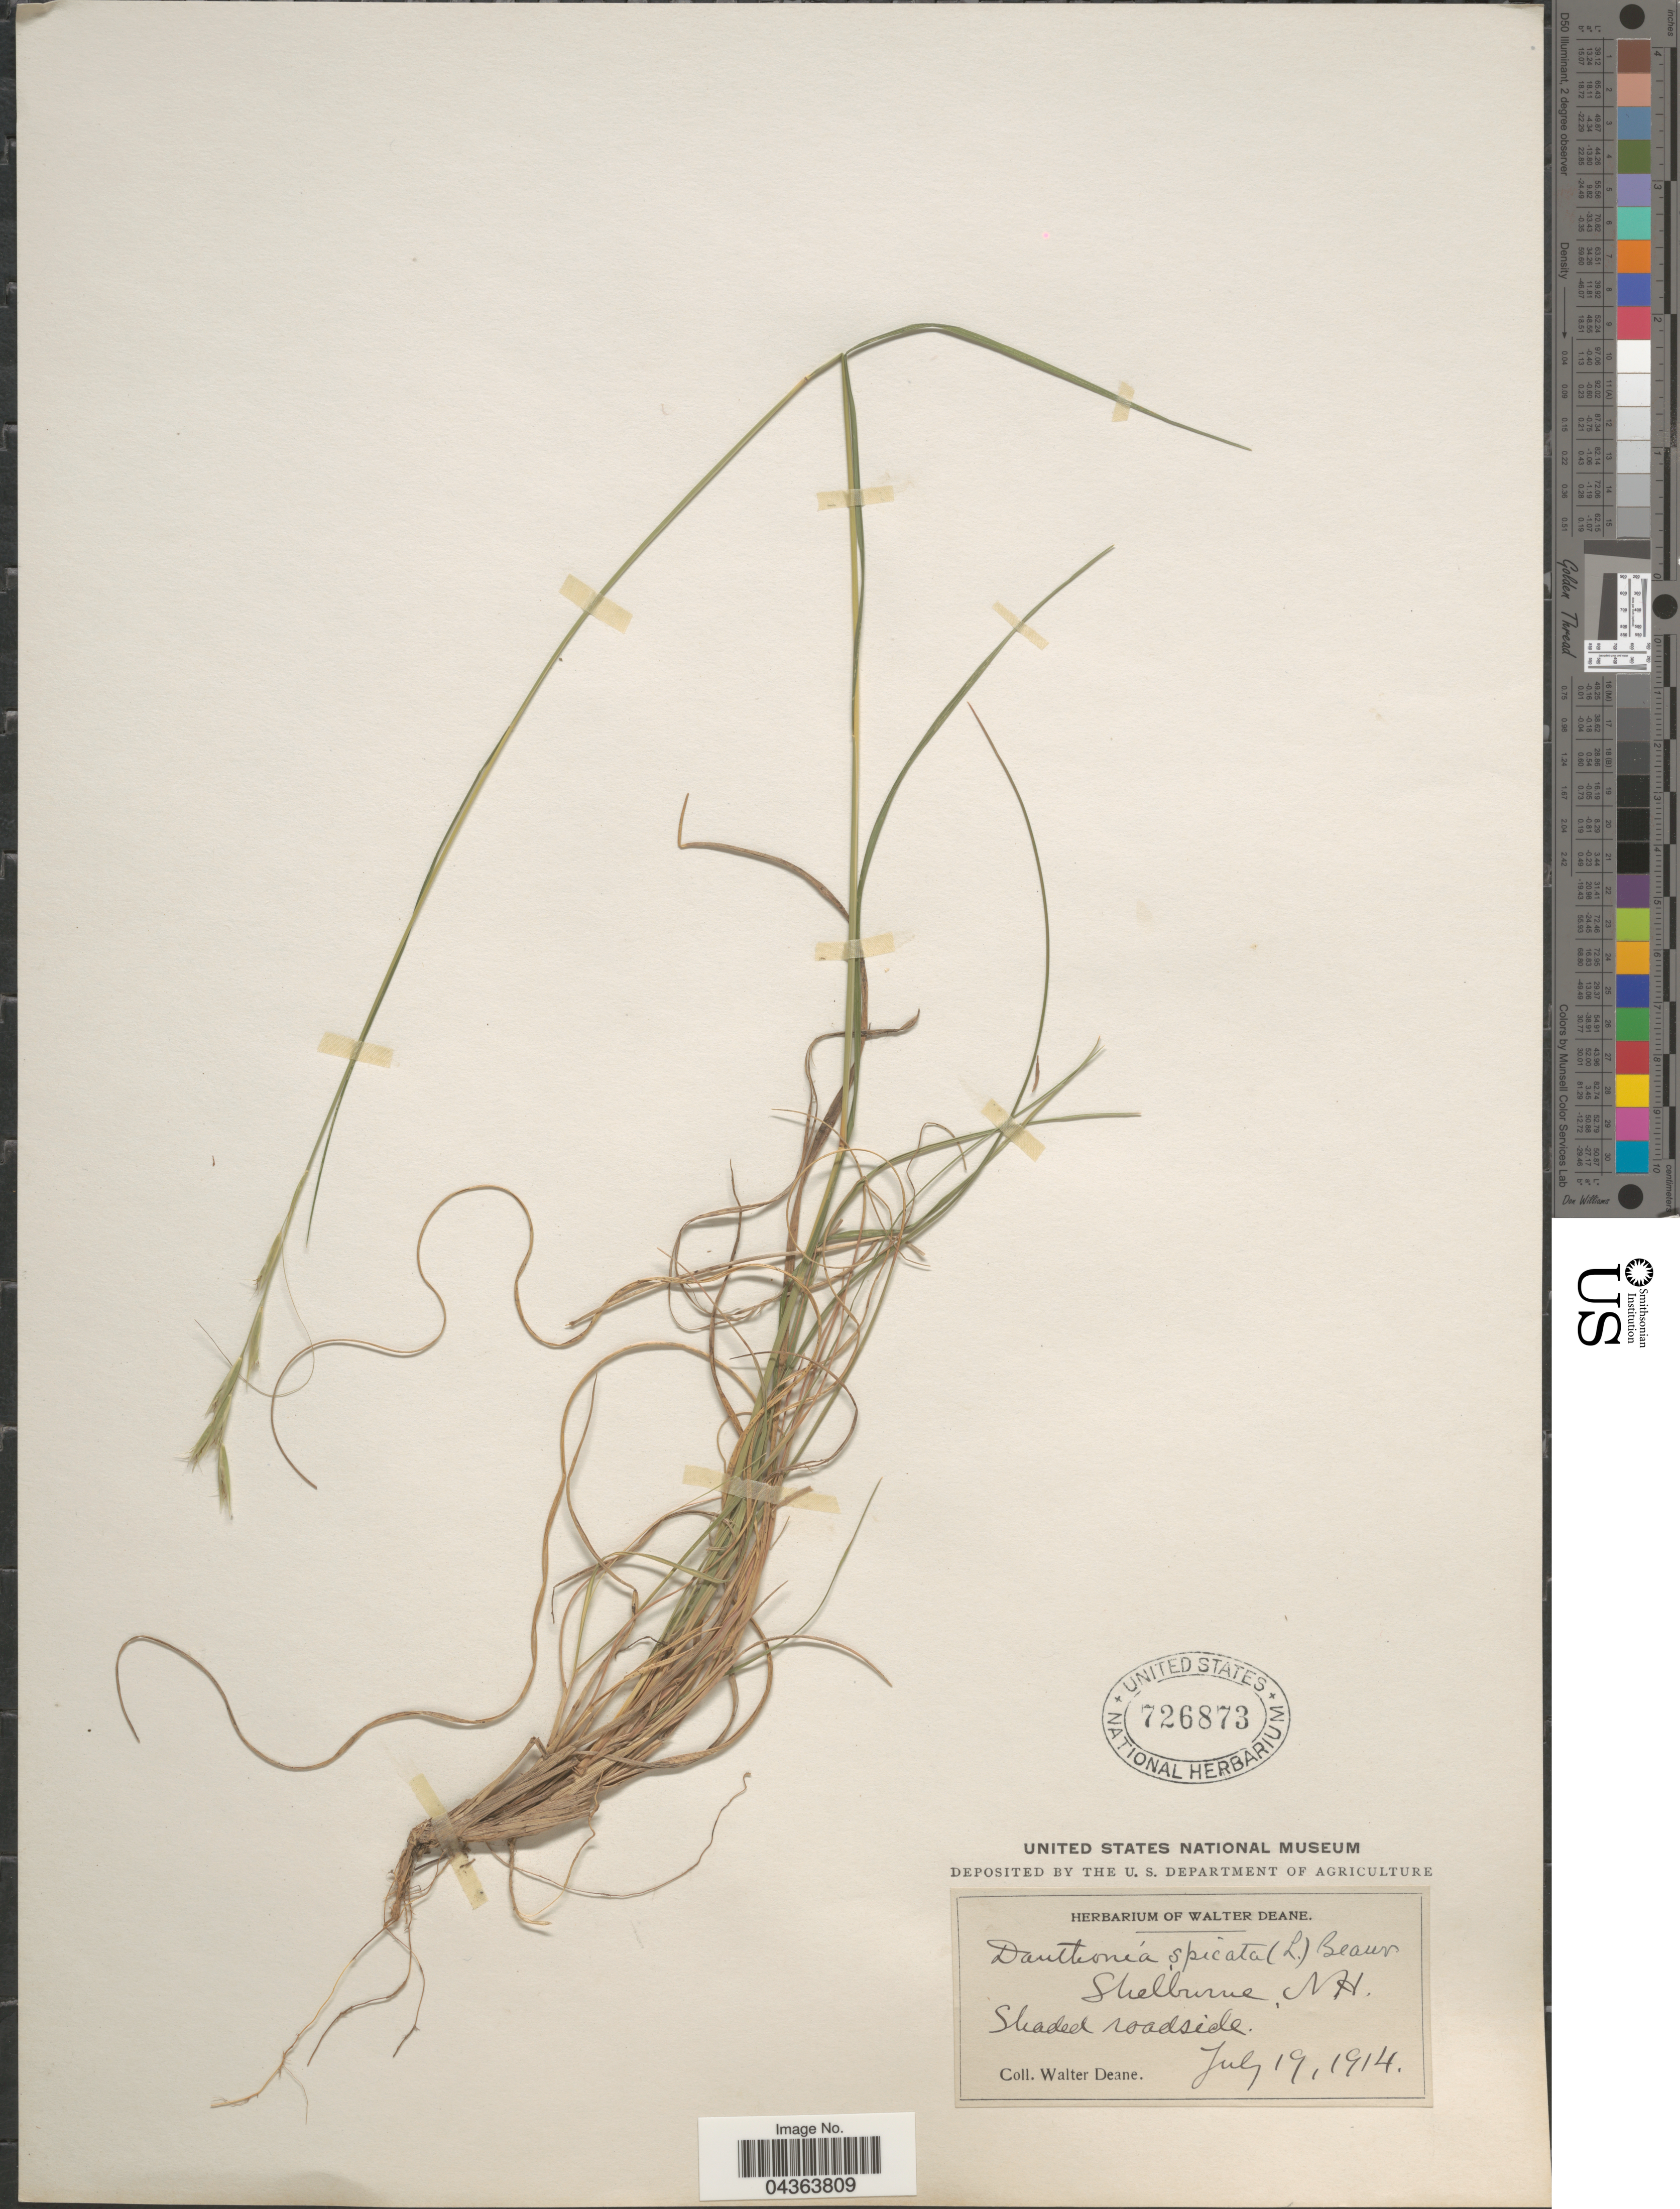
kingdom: Plantae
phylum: Tracheophyta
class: Liliopsida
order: Poales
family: Poaceae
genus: Danthonia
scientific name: Danthonia spicata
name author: (L.) P. Beauv. ex Roem. & Schult.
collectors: W. Deane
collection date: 1914-07-19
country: United States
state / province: New Hampshire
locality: Shelburne.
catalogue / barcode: US 726873